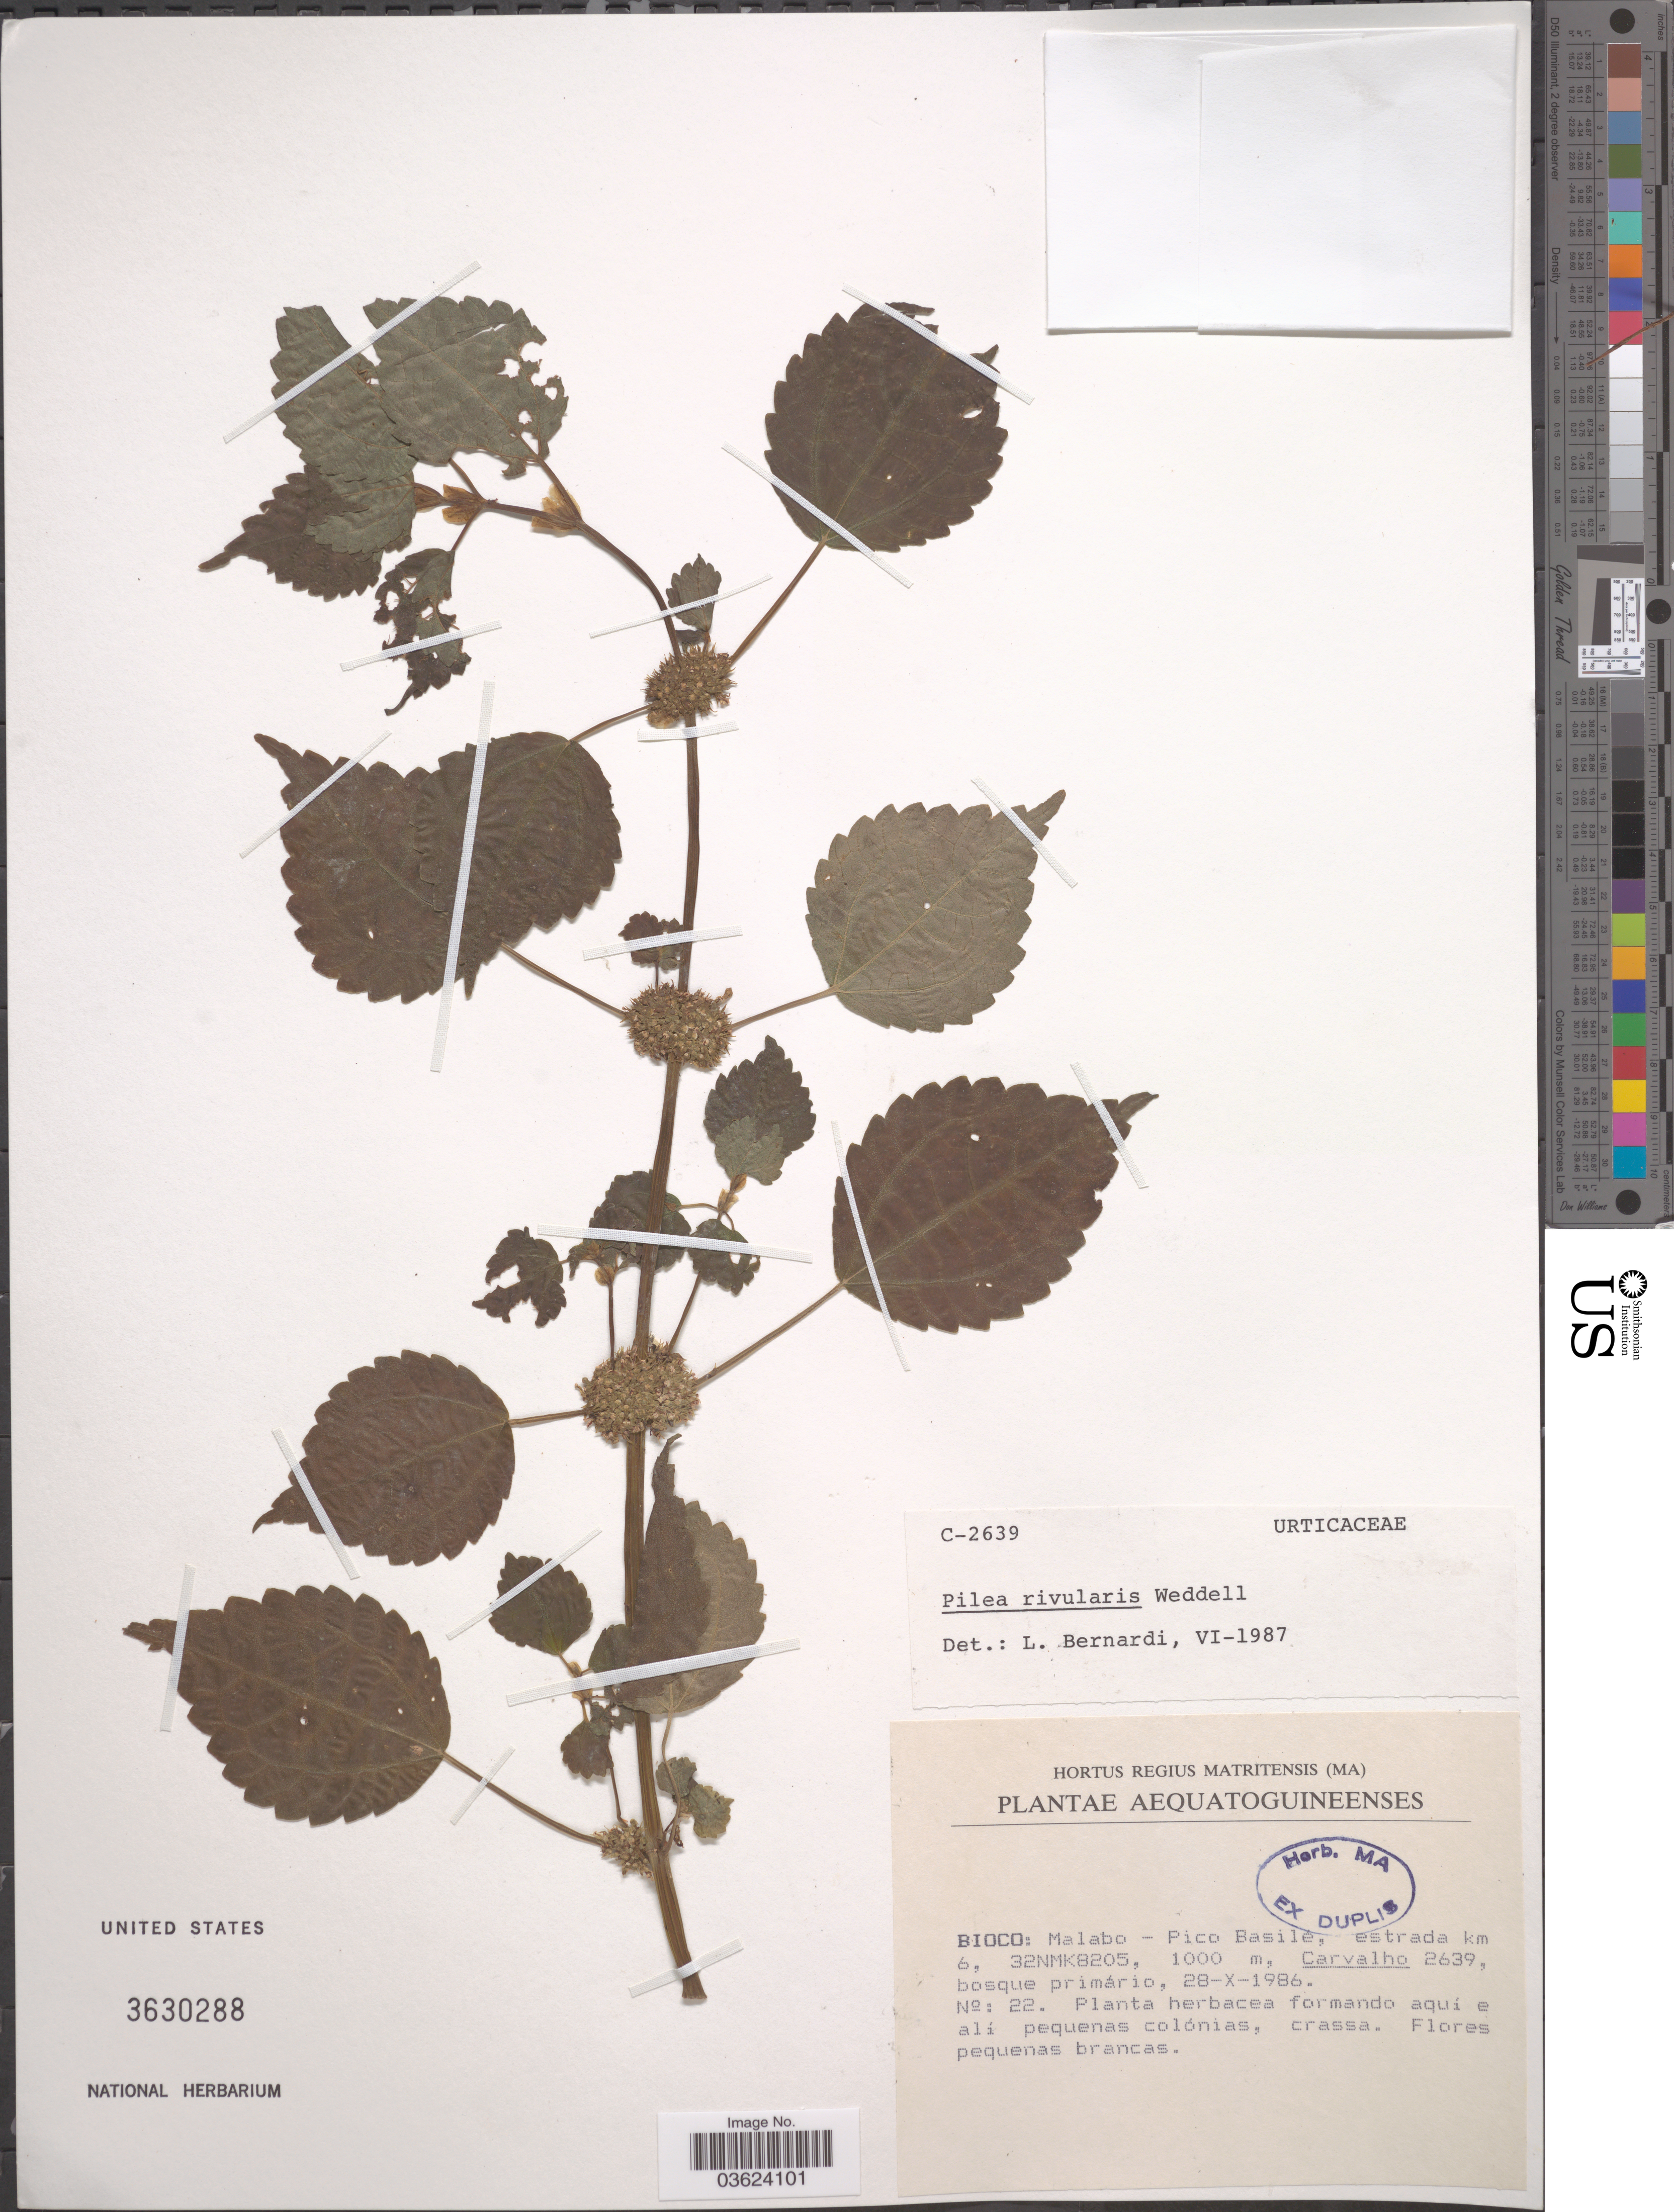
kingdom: Plantae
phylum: Tracheophyta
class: Magnoliopsida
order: Rosales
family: Urticaceae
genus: Pilea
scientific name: Pilea rivularis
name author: Wedd.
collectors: Carvalho, --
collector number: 2639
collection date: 1986-10-28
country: Equatorial Guinea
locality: Aequatoguineenses. Bioco: Malabo- Pico Basilé, estrada km 6, 32NMK8205.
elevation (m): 1000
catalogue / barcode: US 3630288